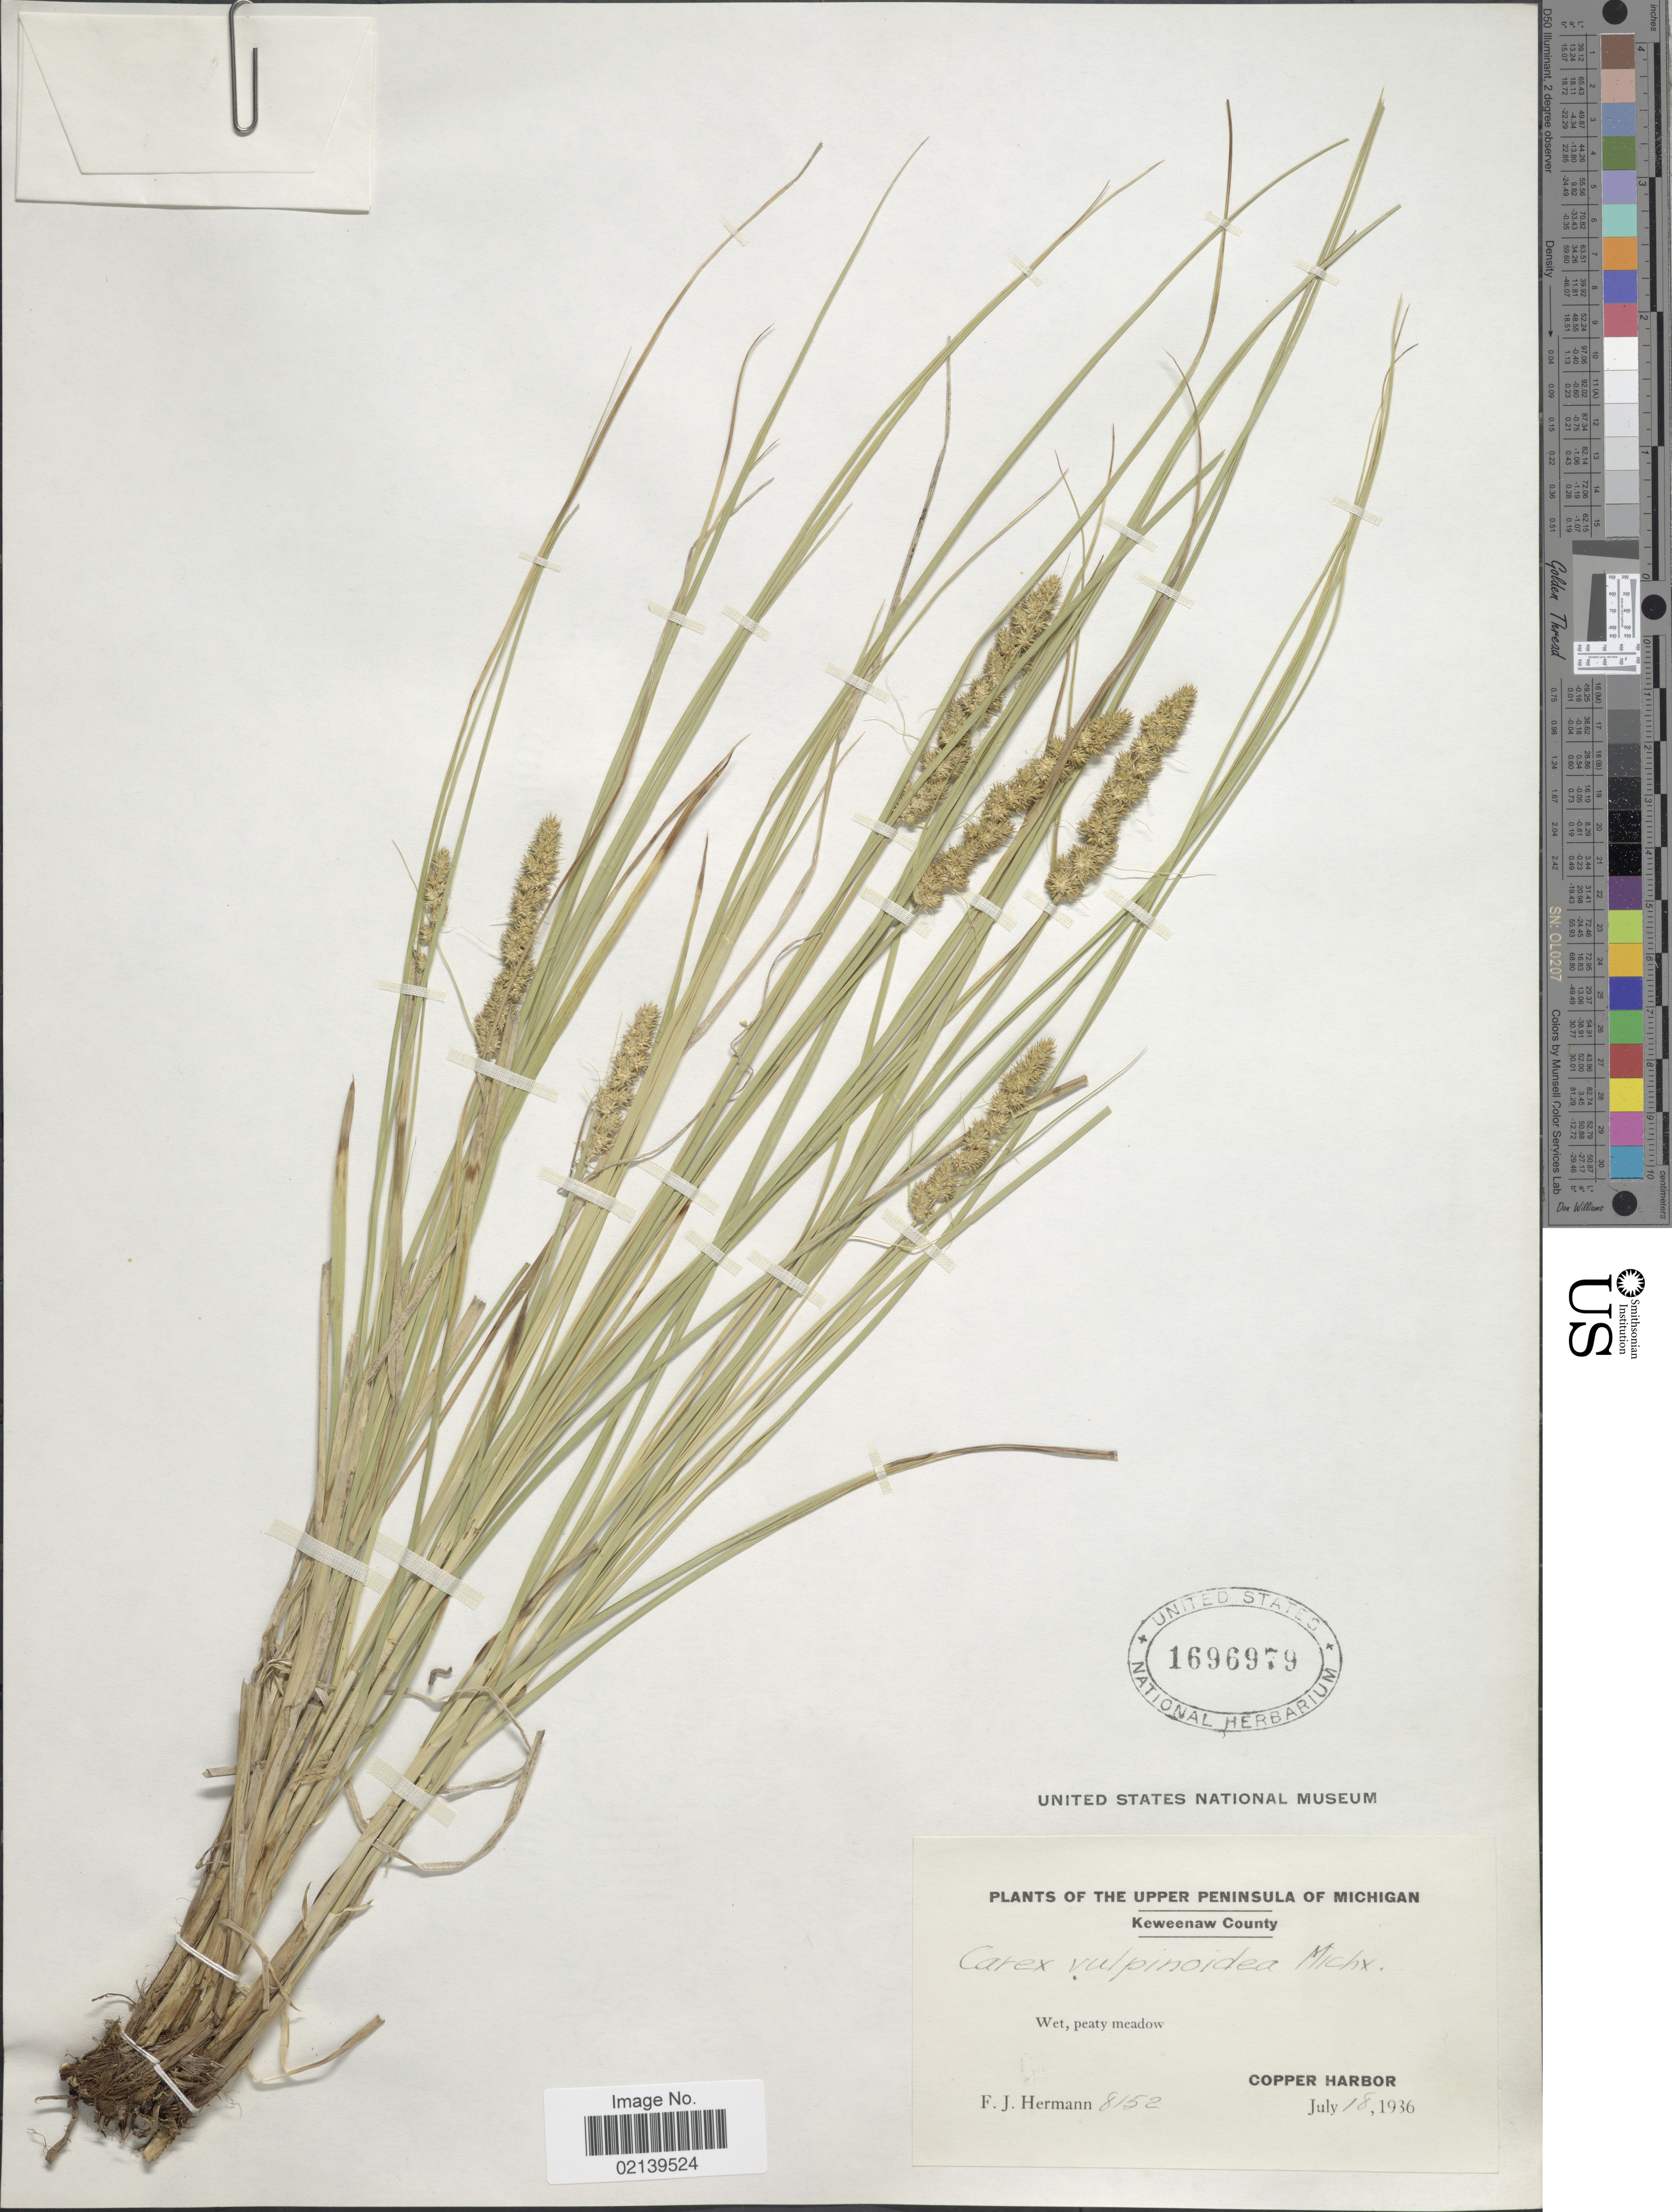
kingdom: Plantae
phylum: Tracheophyta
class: Liliopsida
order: Poales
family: Cyperaceae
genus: Carex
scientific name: Carex vulpinoidea Michx.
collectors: F. J. Hermann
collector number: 8152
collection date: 1936-07-18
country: United States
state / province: Michigan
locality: The Upper Peninsula Of Michigan, Keweenaw County, Copper Harbor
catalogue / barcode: US 1696979